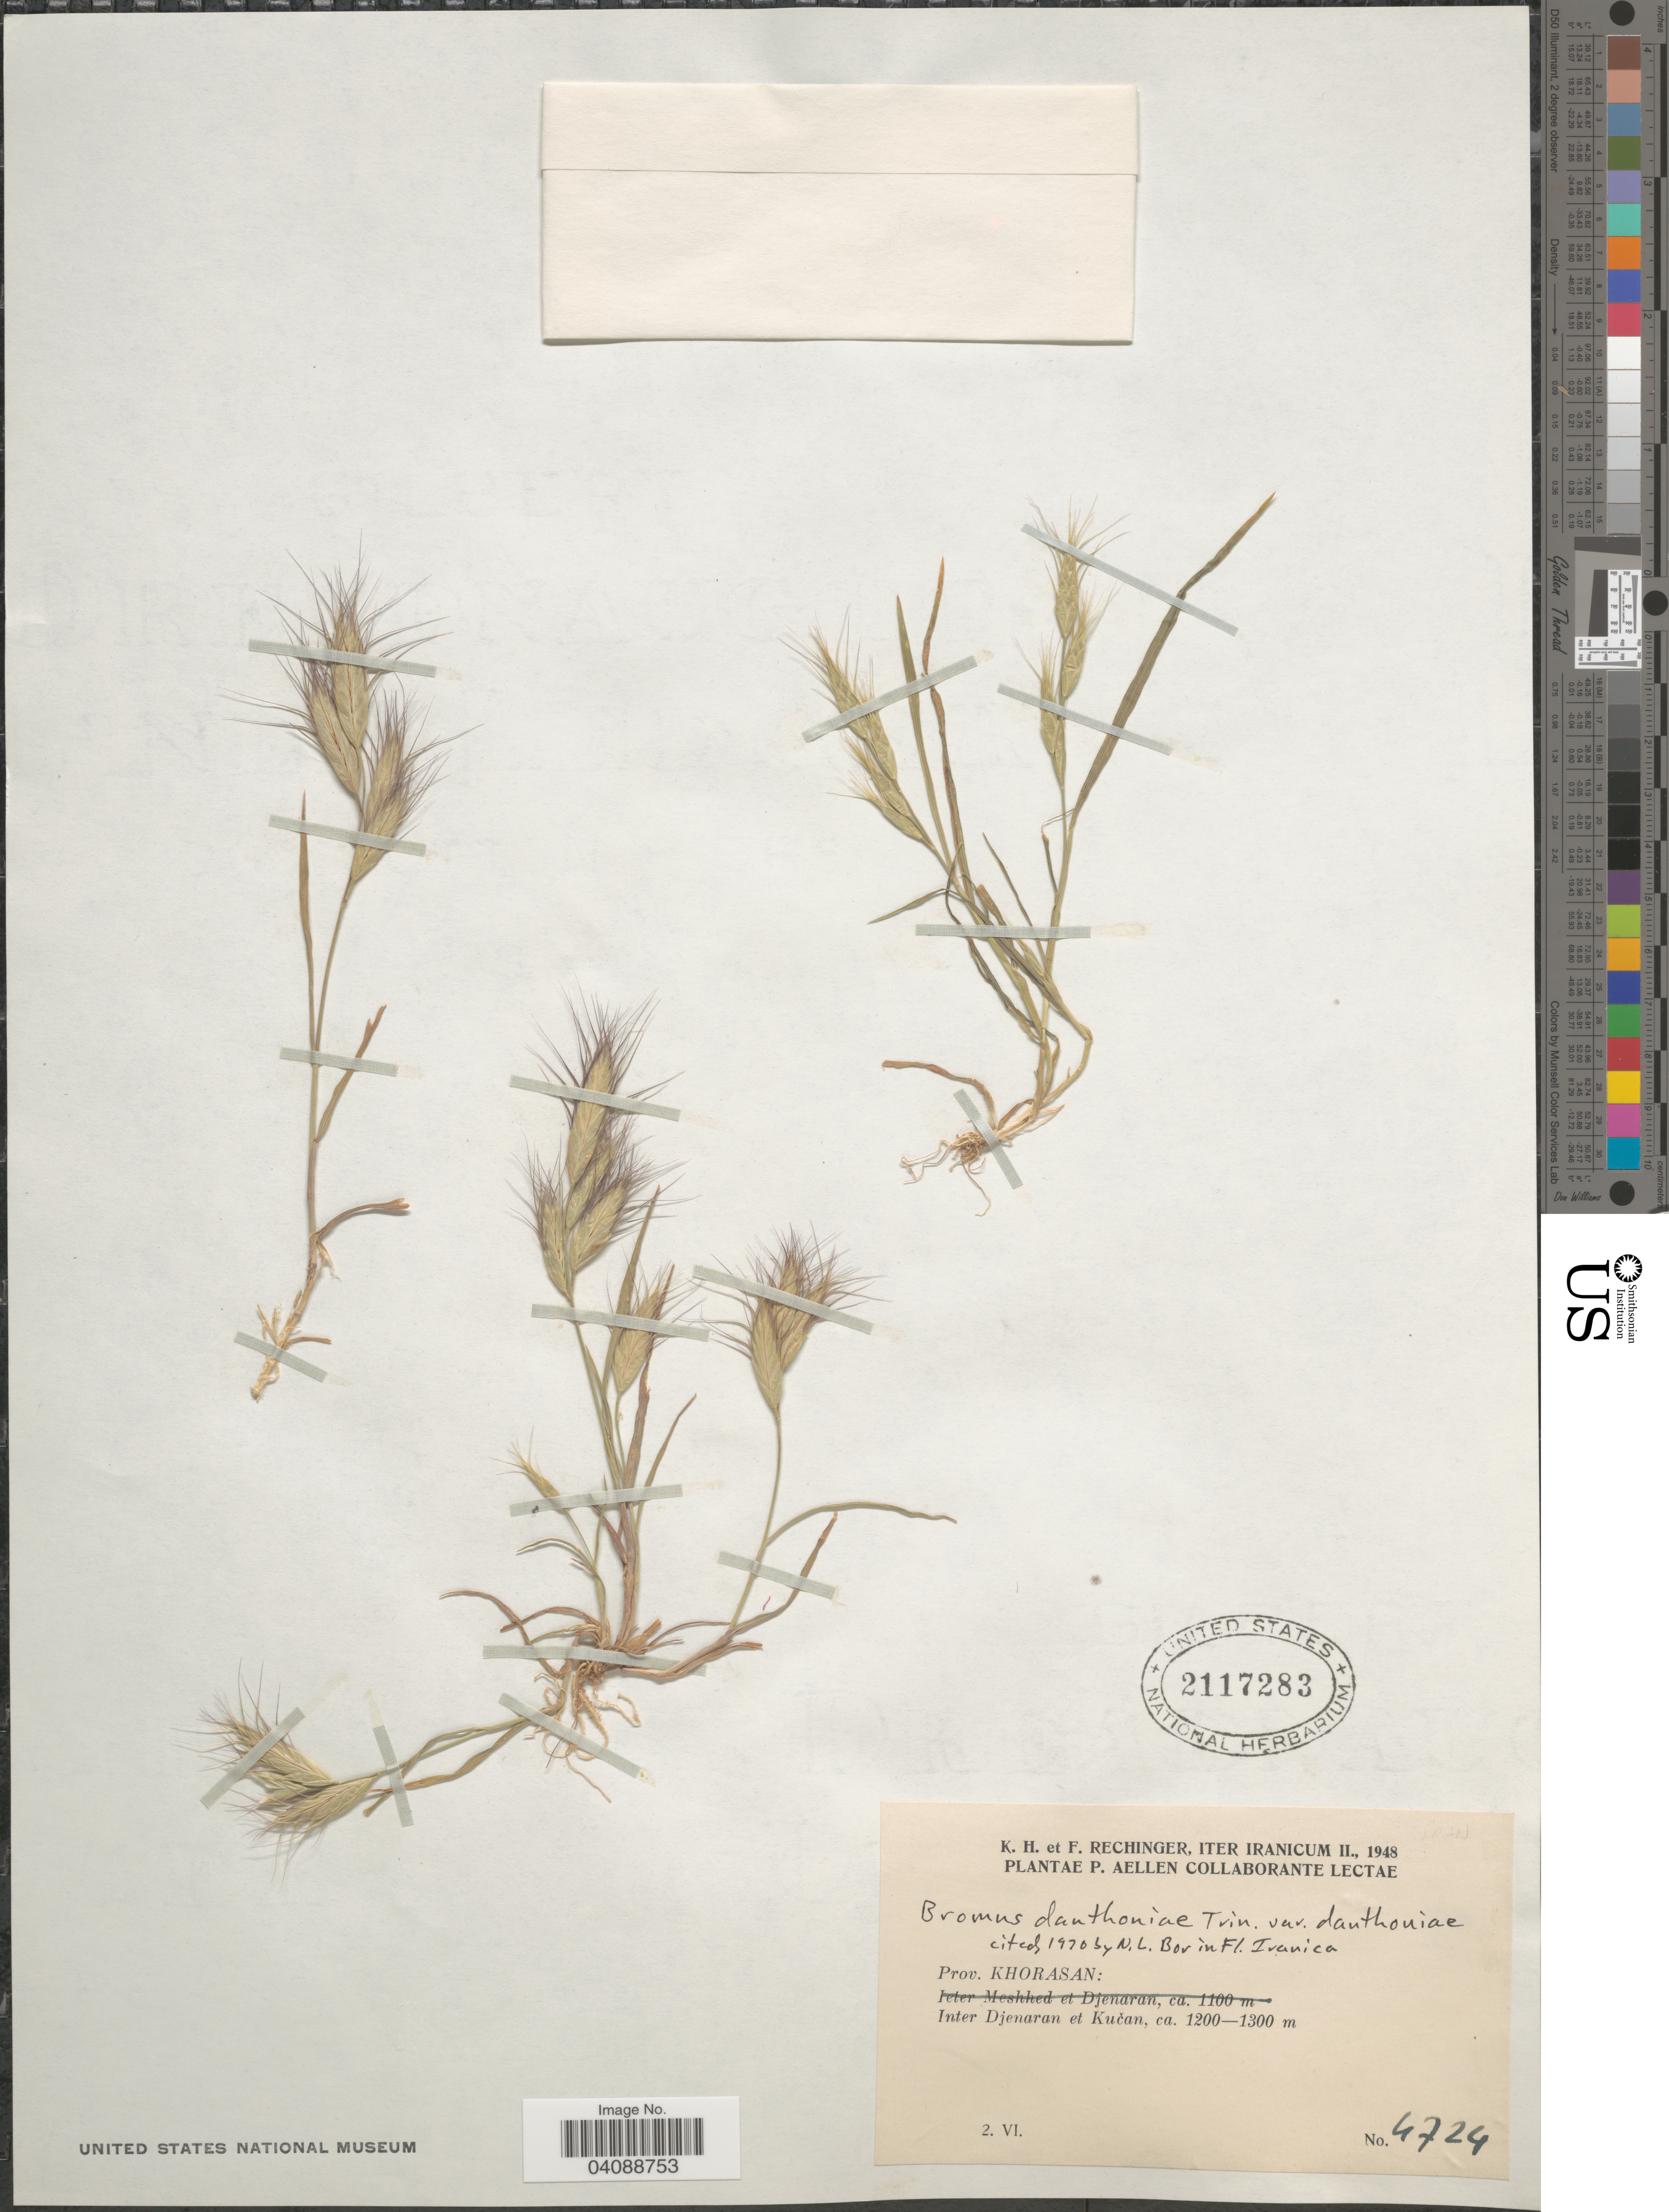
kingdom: Plantae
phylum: Tracheophyta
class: Liliopsida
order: Poales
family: Poaceae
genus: Bromus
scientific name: Bromus danthoniae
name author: Trin. ex C.A. Mey.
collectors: K. H. Rechinger & F. Rechinger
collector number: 4724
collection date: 1948-06-02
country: Iran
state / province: Khorasan [obsolete]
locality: Iter Iranicum II., 1948. Prov. Khorasan: Inter Djenaran et Kucan.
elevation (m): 1200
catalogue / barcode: US 2117283